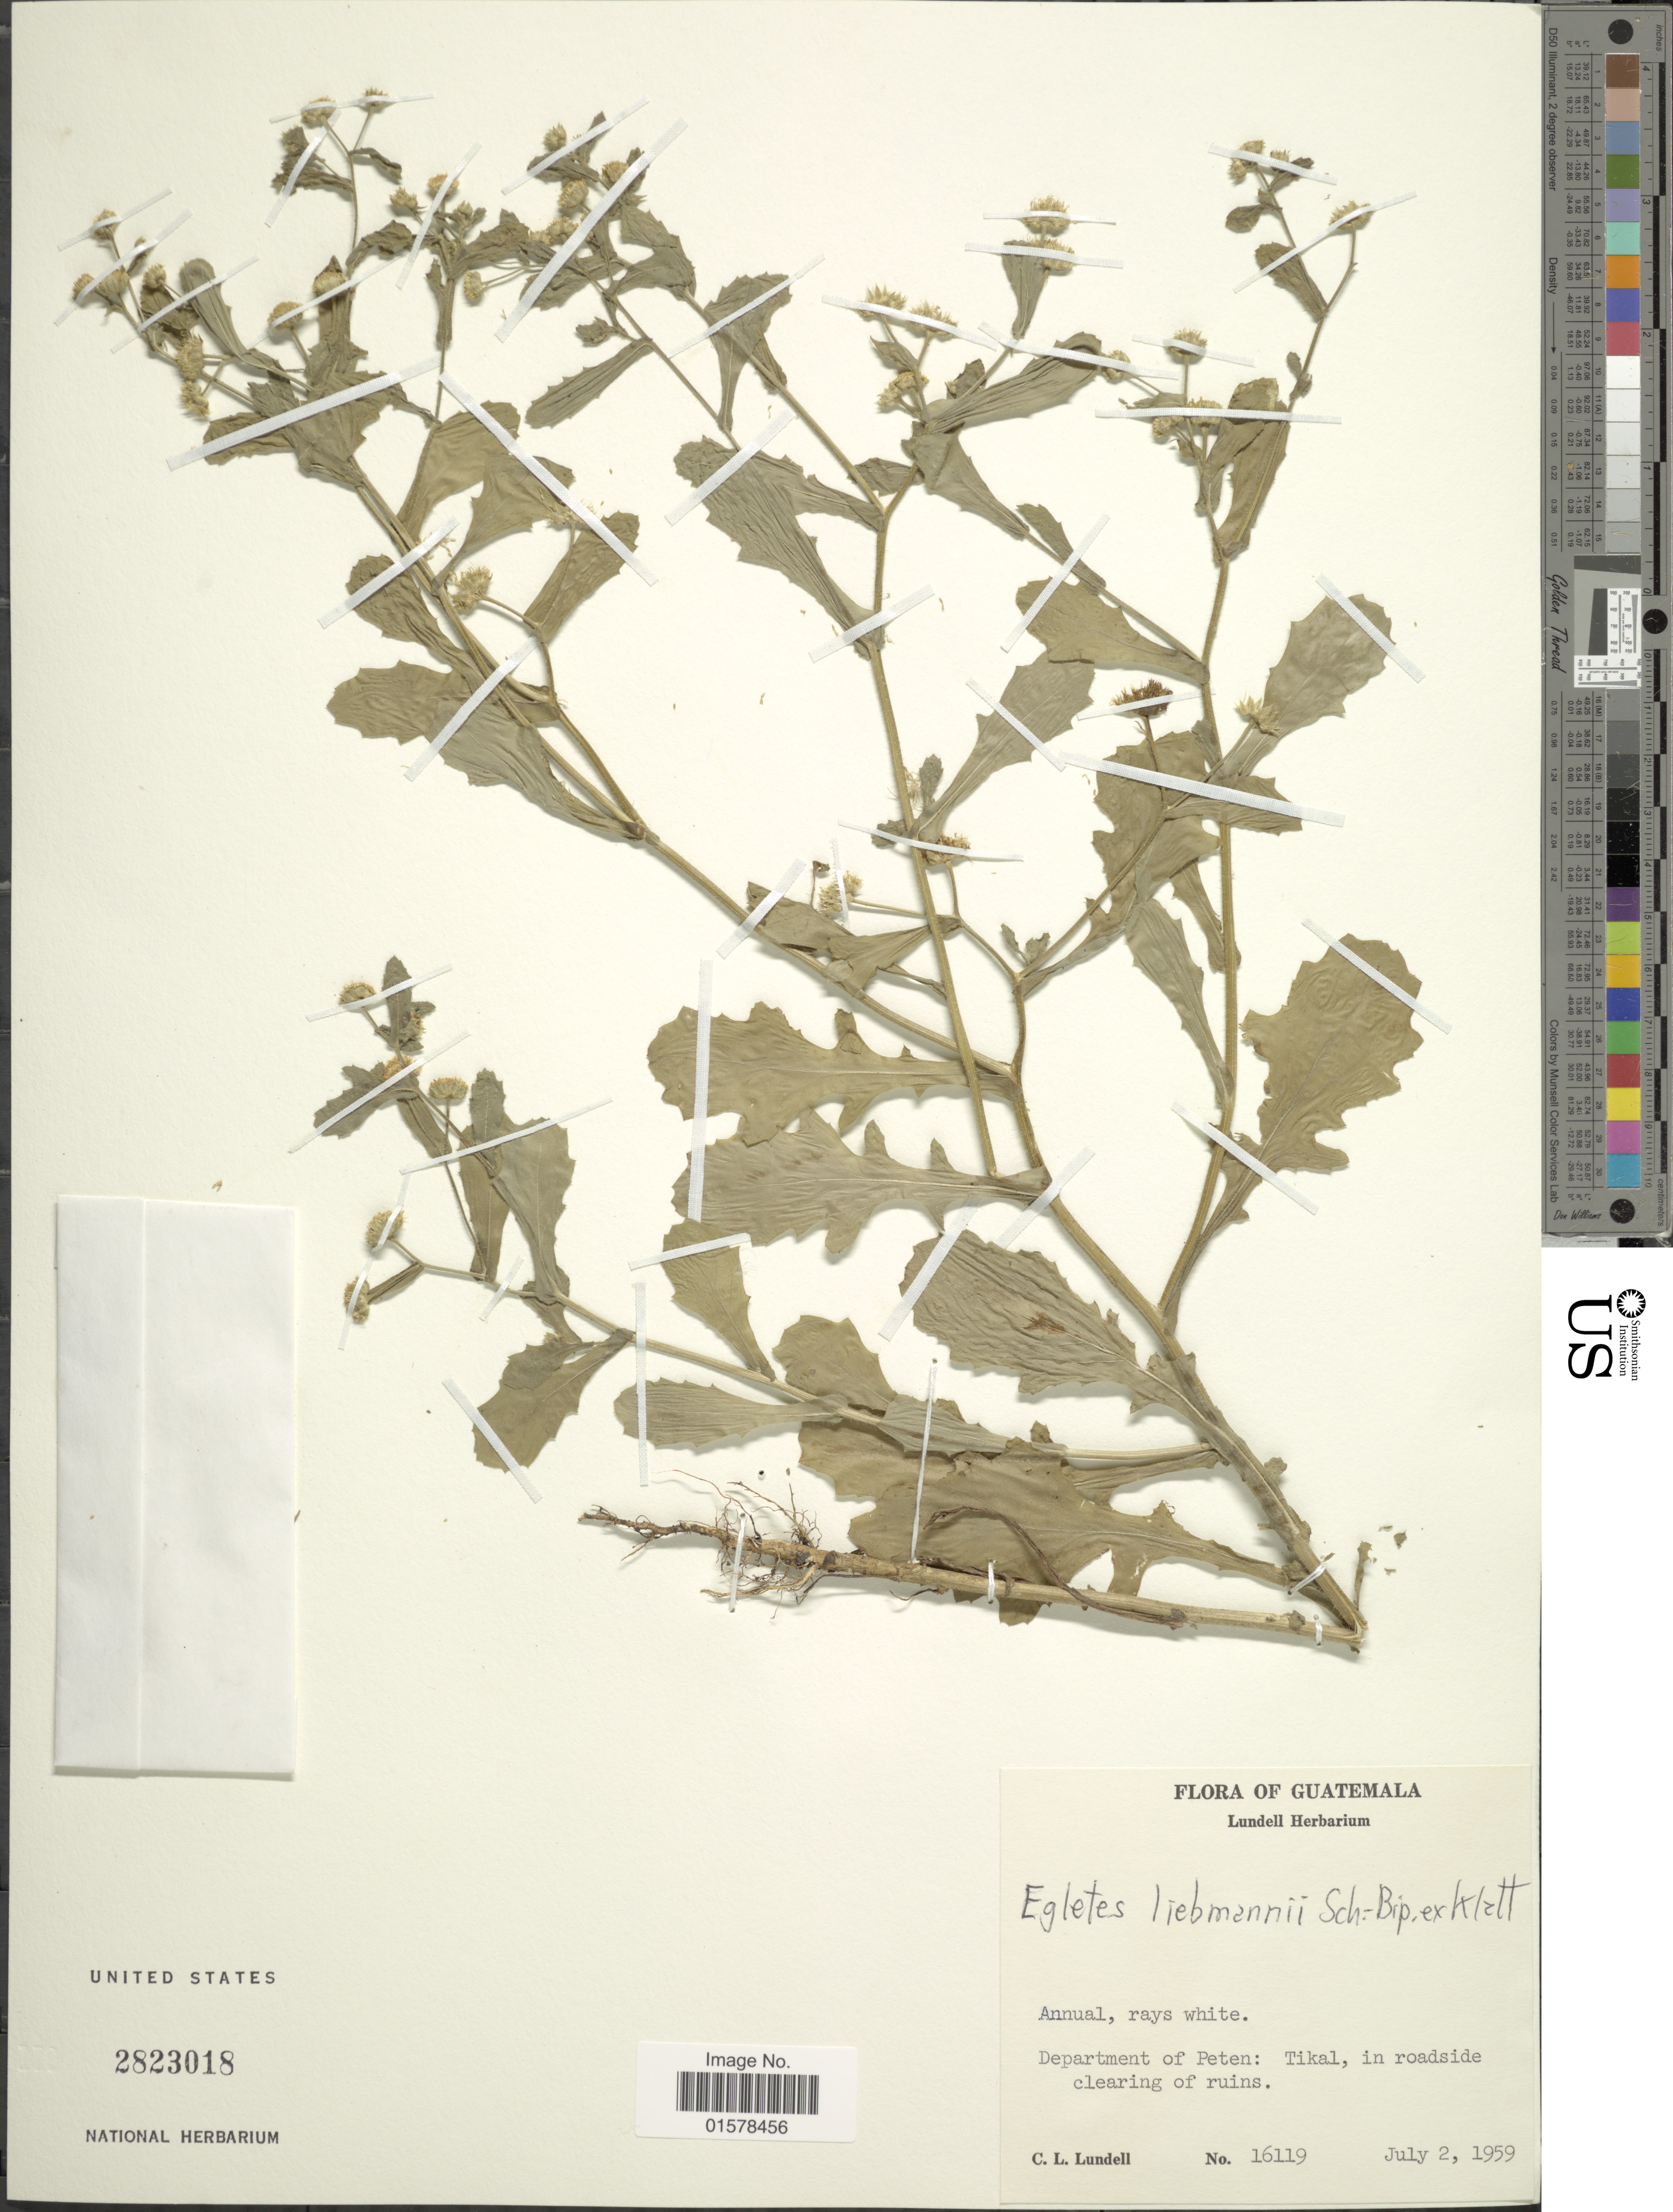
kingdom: Plantae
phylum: Tracheophyta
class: Magnoliopsida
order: Asterales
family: Asteraceae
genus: Egletes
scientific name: Egletes liebmannii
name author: Sch. Bip. ex Hemsl.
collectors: C. L. Lundell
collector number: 16119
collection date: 1959-07-02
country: Guatemala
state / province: El Petén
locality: Guatemala, Department of Peten: Tikal, in roadride clearing of ruins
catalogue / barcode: US 2823018